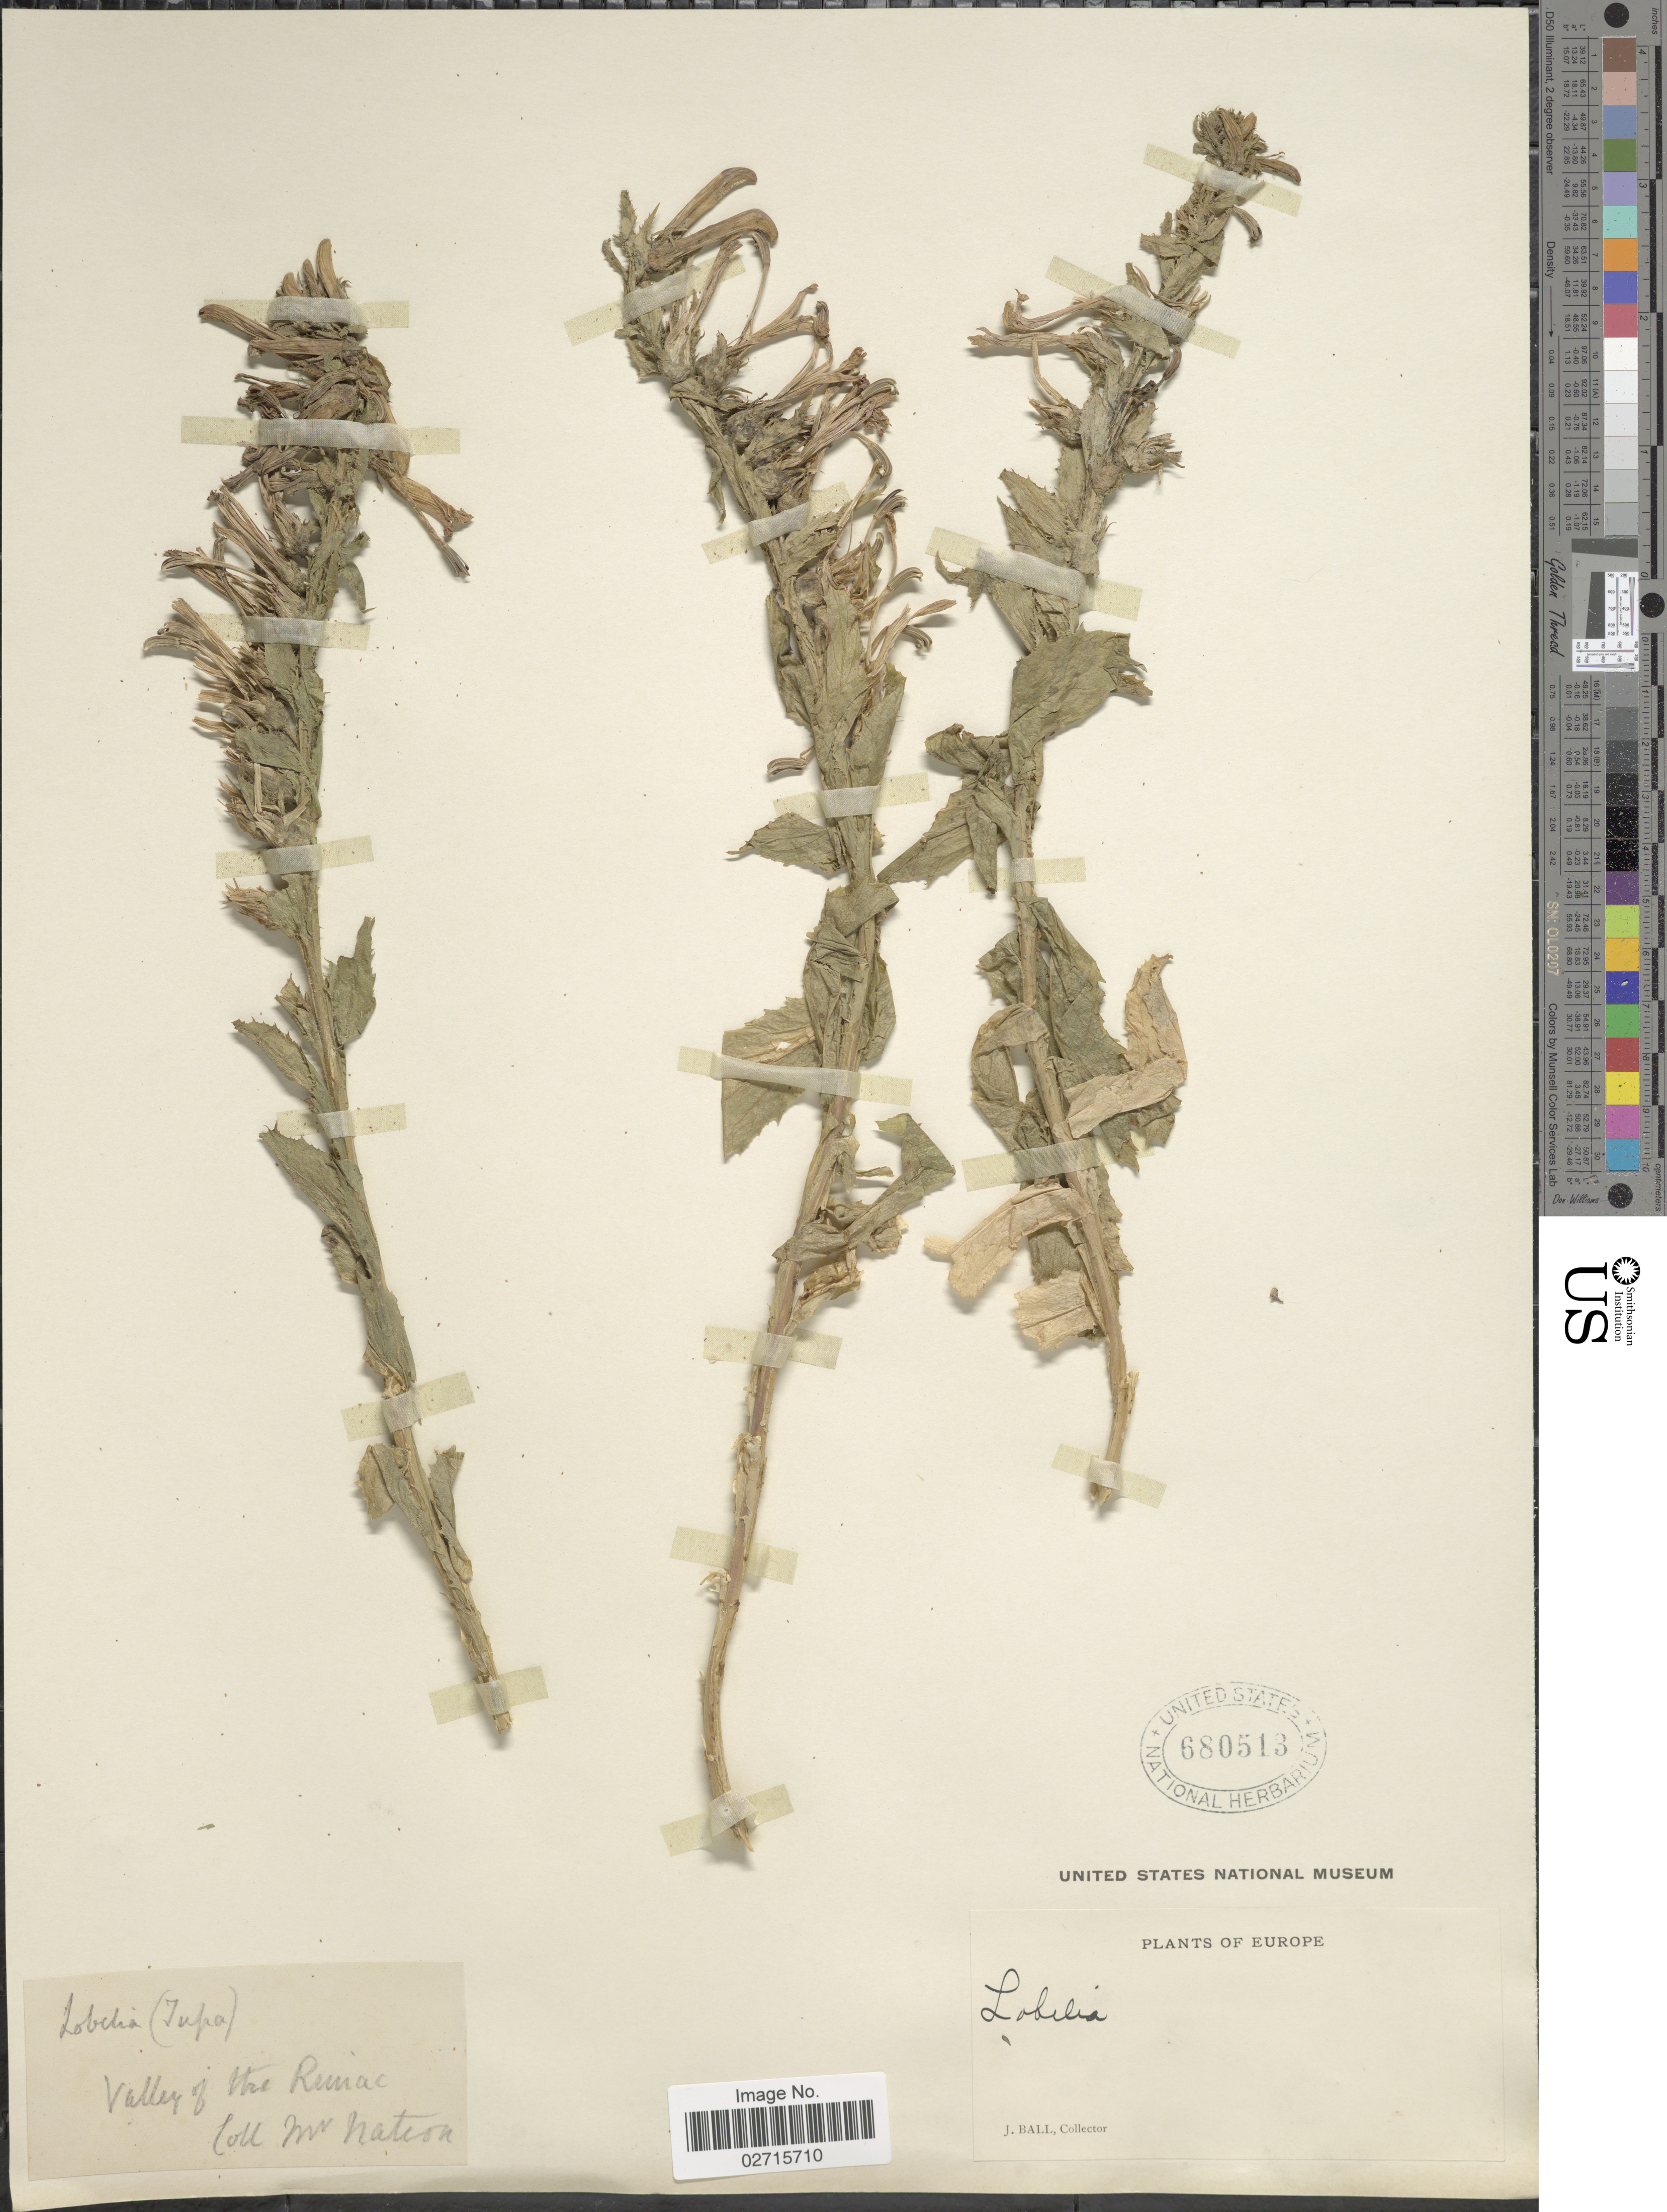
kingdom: Plantae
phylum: Tracheophyta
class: Magnoliopsida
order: Asterales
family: Campanulaceae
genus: Lobelia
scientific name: Lobelia sp.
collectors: Natera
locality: Europe. Valley of the Runiac [interpreted]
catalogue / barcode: US 680513